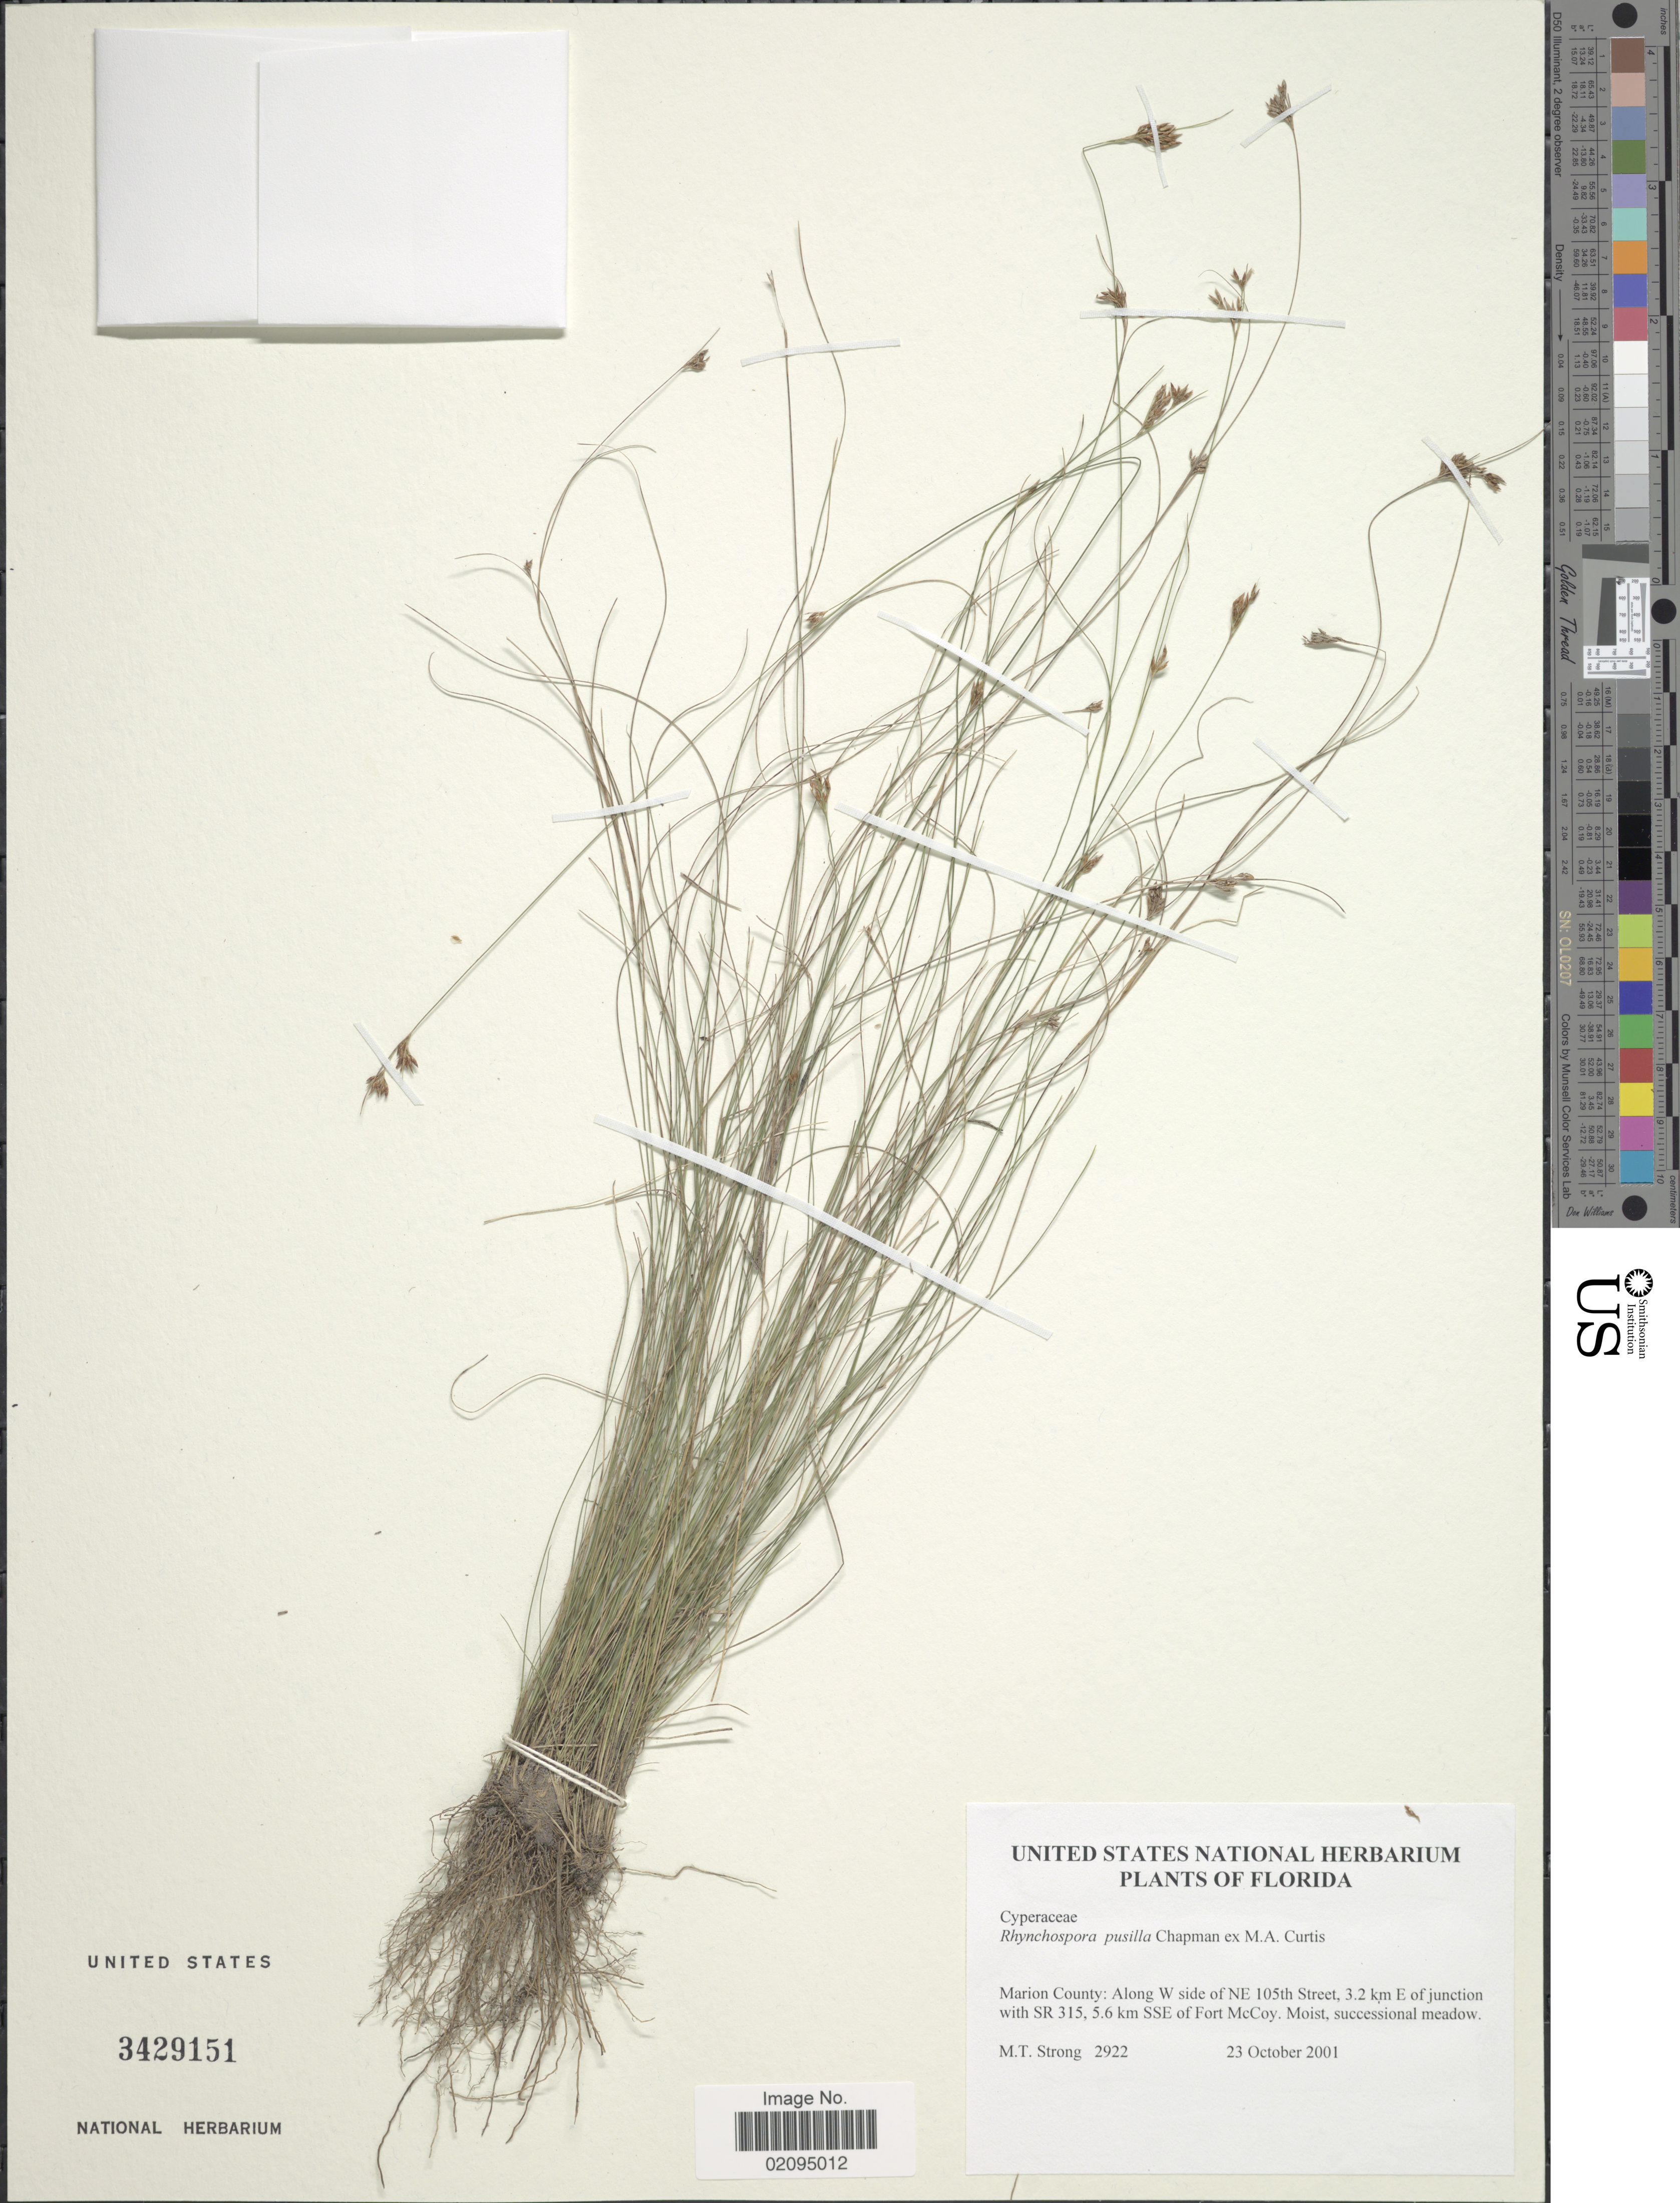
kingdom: Plantae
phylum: Tracheophyta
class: Liliopsida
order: Poales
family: Cyperaceae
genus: Rhynchospora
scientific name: Rhynchospora intermixta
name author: C. Wright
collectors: M. T. Strong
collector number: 2922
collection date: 2001-10-23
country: United States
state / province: Florida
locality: Marion County: Along W side of 105 th Street, 3.2 km E of junction with SR 315, 5.6 km SSE of Fort McCoy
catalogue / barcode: US 3429151